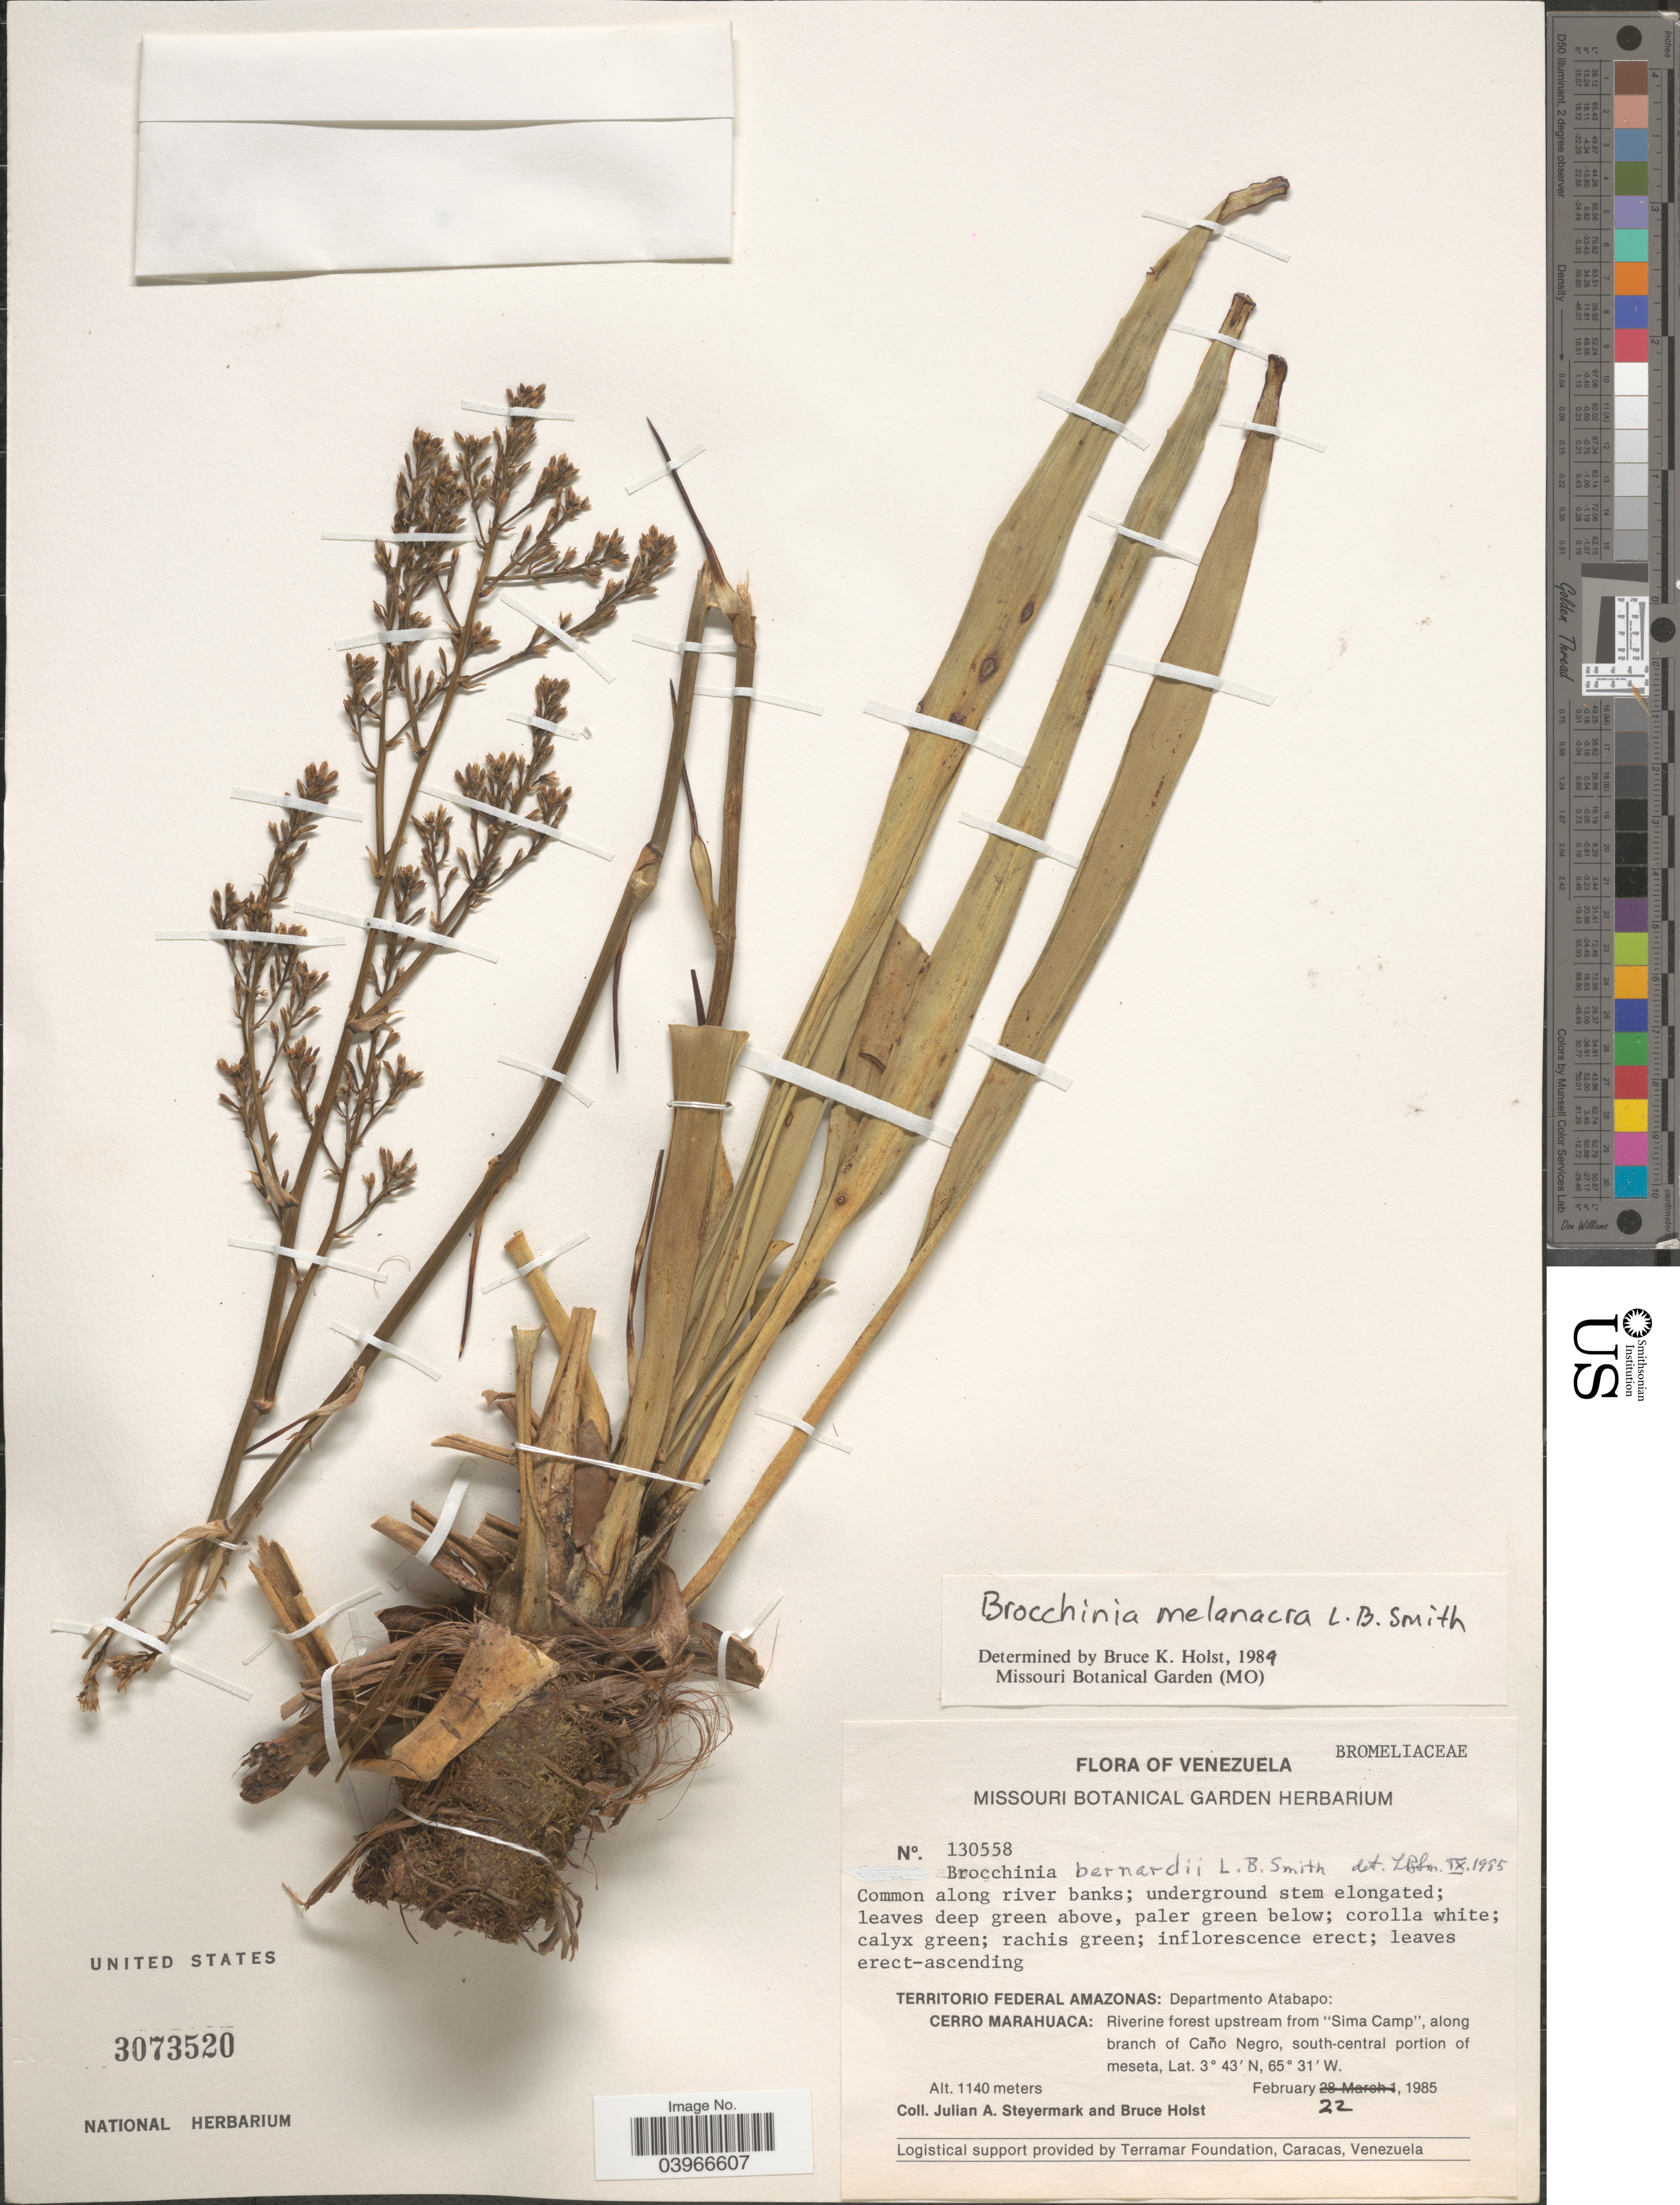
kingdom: Plantae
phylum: Tracheophyta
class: Liliopsida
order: Poales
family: Bromeliaceae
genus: Brocchinia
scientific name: Brocchinia melanacra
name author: L.B. Sm.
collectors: J. Steyermark & B. Holst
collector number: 130558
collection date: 1985-02-22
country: Venezuela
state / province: Amazonas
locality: Territorio Federal Amazonas: Departamento Atabapo: Cerro Marahuaca: Riverine forest upstream from "Sima Camp", along branch of Caño Negro, south-central portion of meseta.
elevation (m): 1140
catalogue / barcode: US 3073520